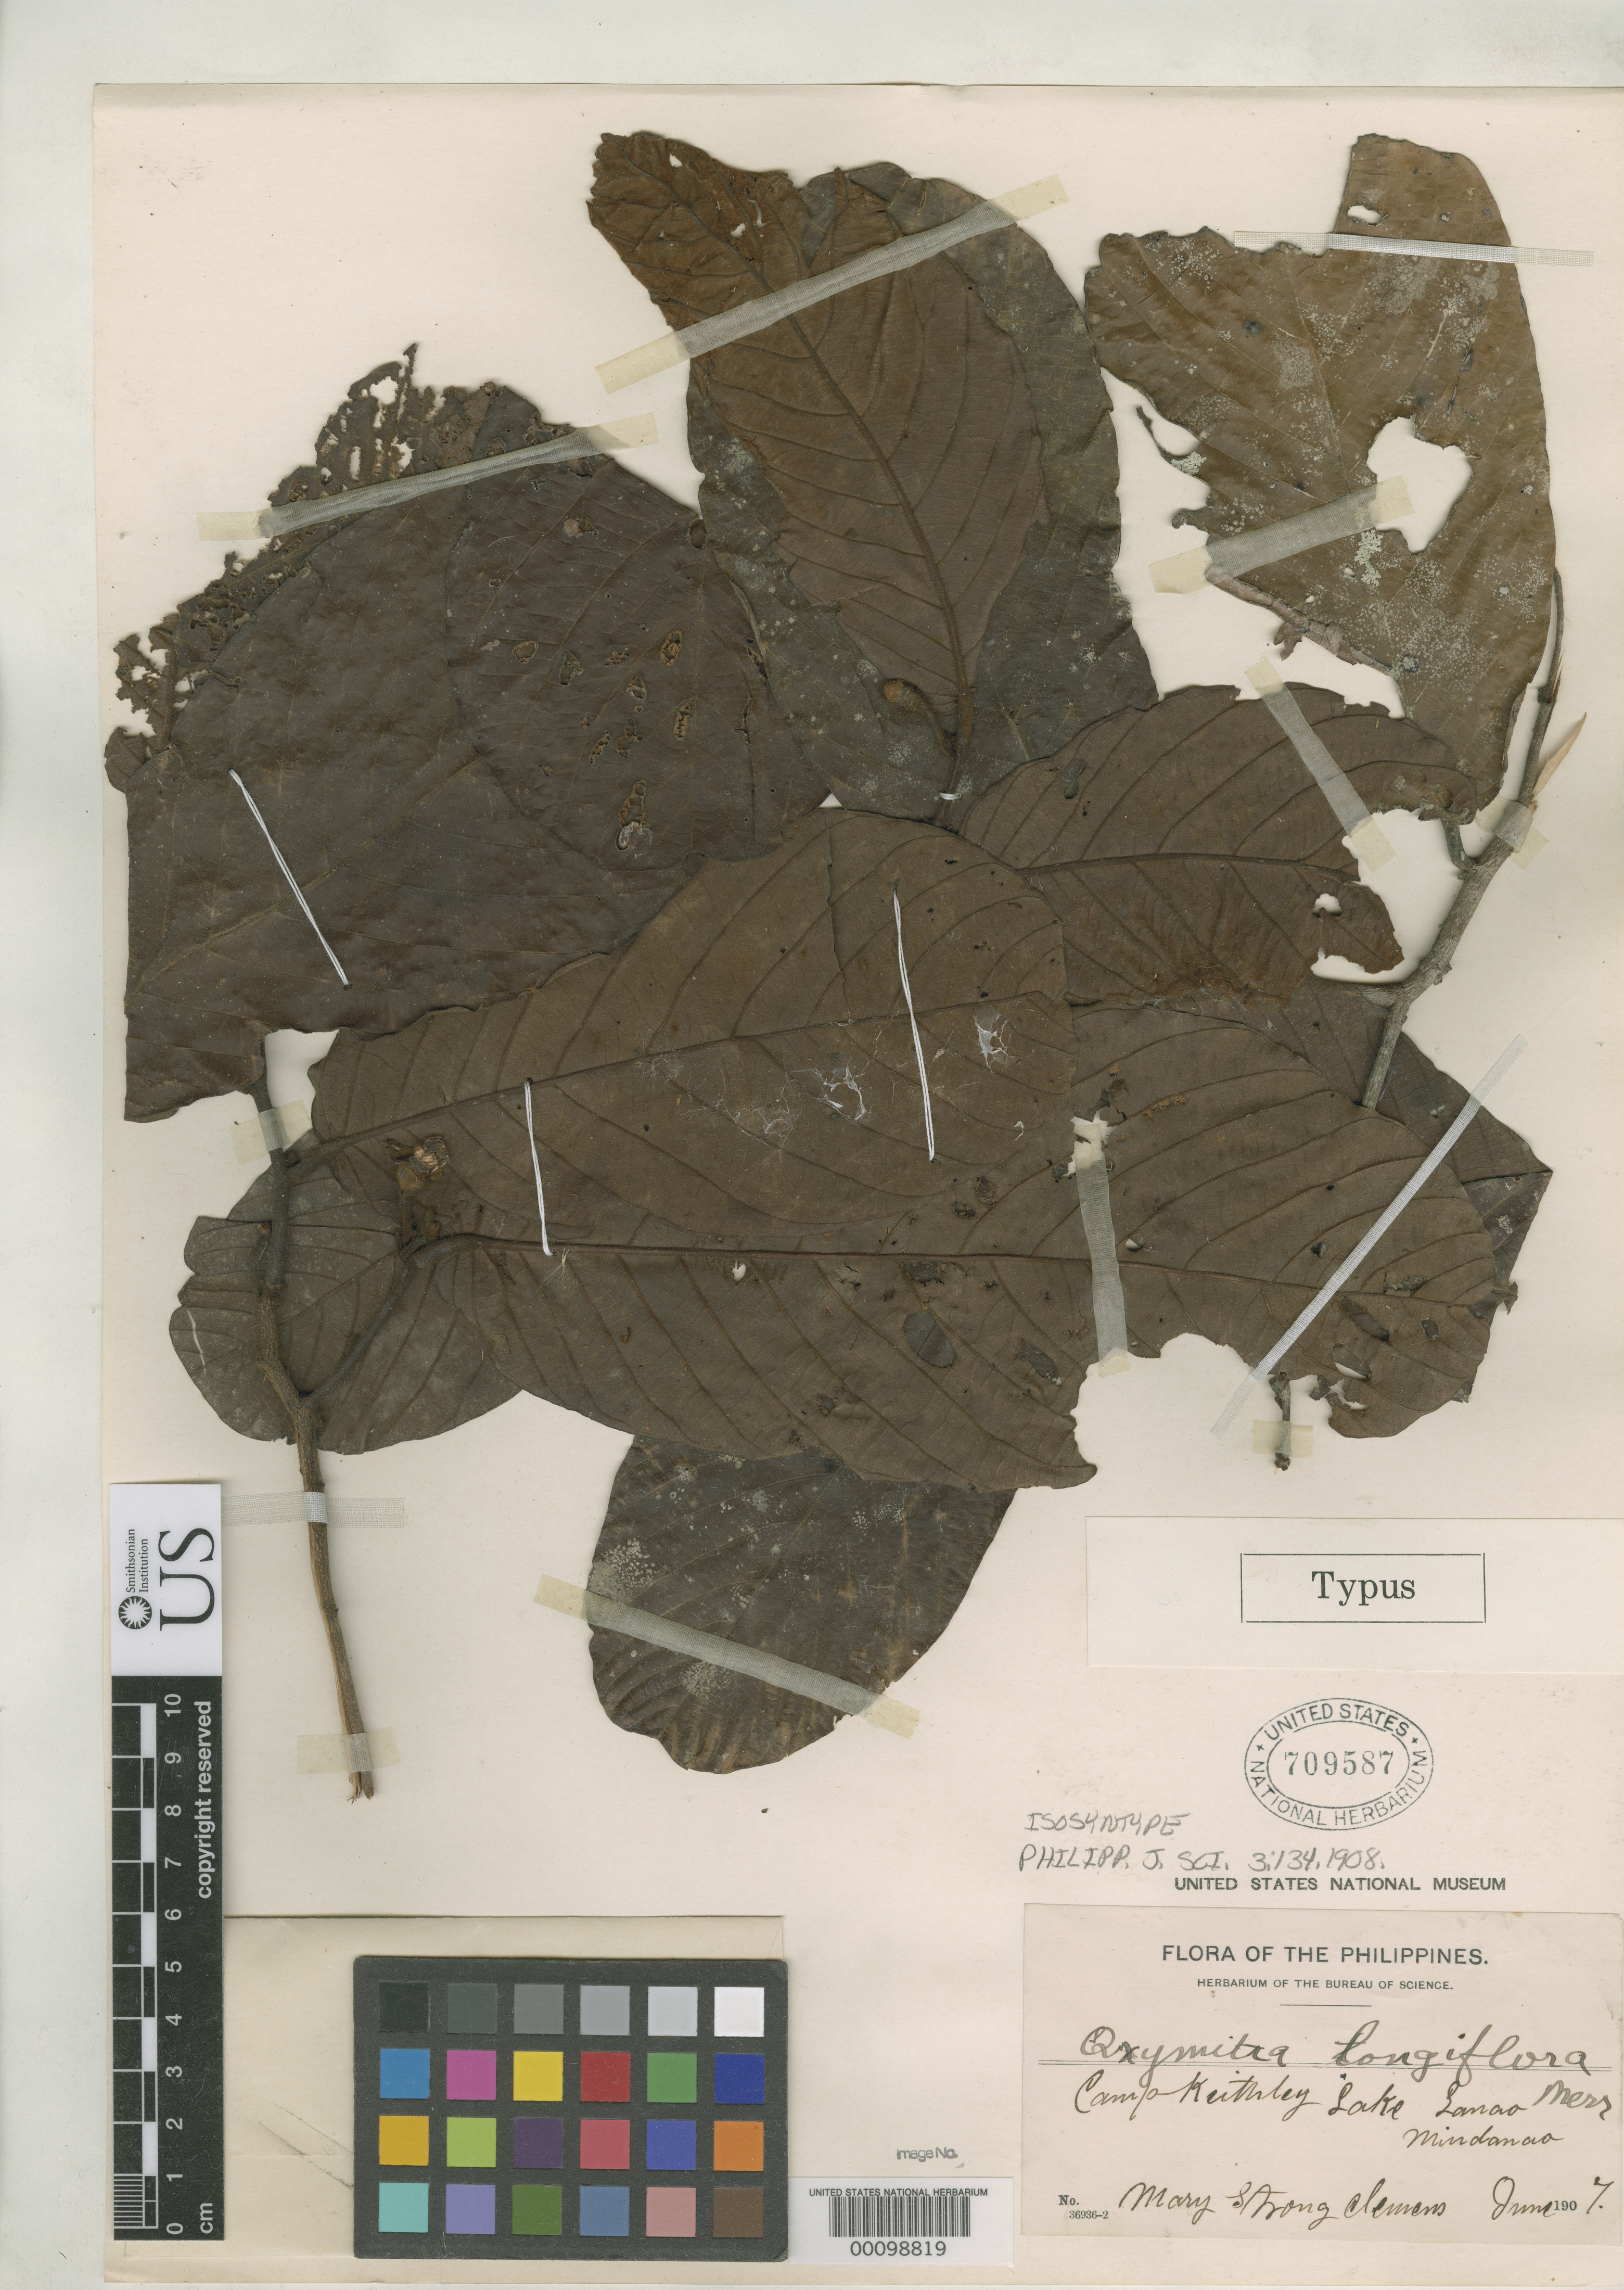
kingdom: Plantae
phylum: Tracheophyta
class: Magnoliopsida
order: Magnoliales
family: Annonaceae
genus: Oxymitra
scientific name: Oxymitra longiflora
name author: Merr.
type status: Isosyntype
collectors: M. S. Clemens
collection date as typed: Jun 1907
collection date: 1907-06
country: Philippines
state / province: Muslim Mindanao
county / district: Lanao del Sur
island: Mindanao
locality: Lake Lanao, Camp Keithley.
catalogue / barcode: US 709587